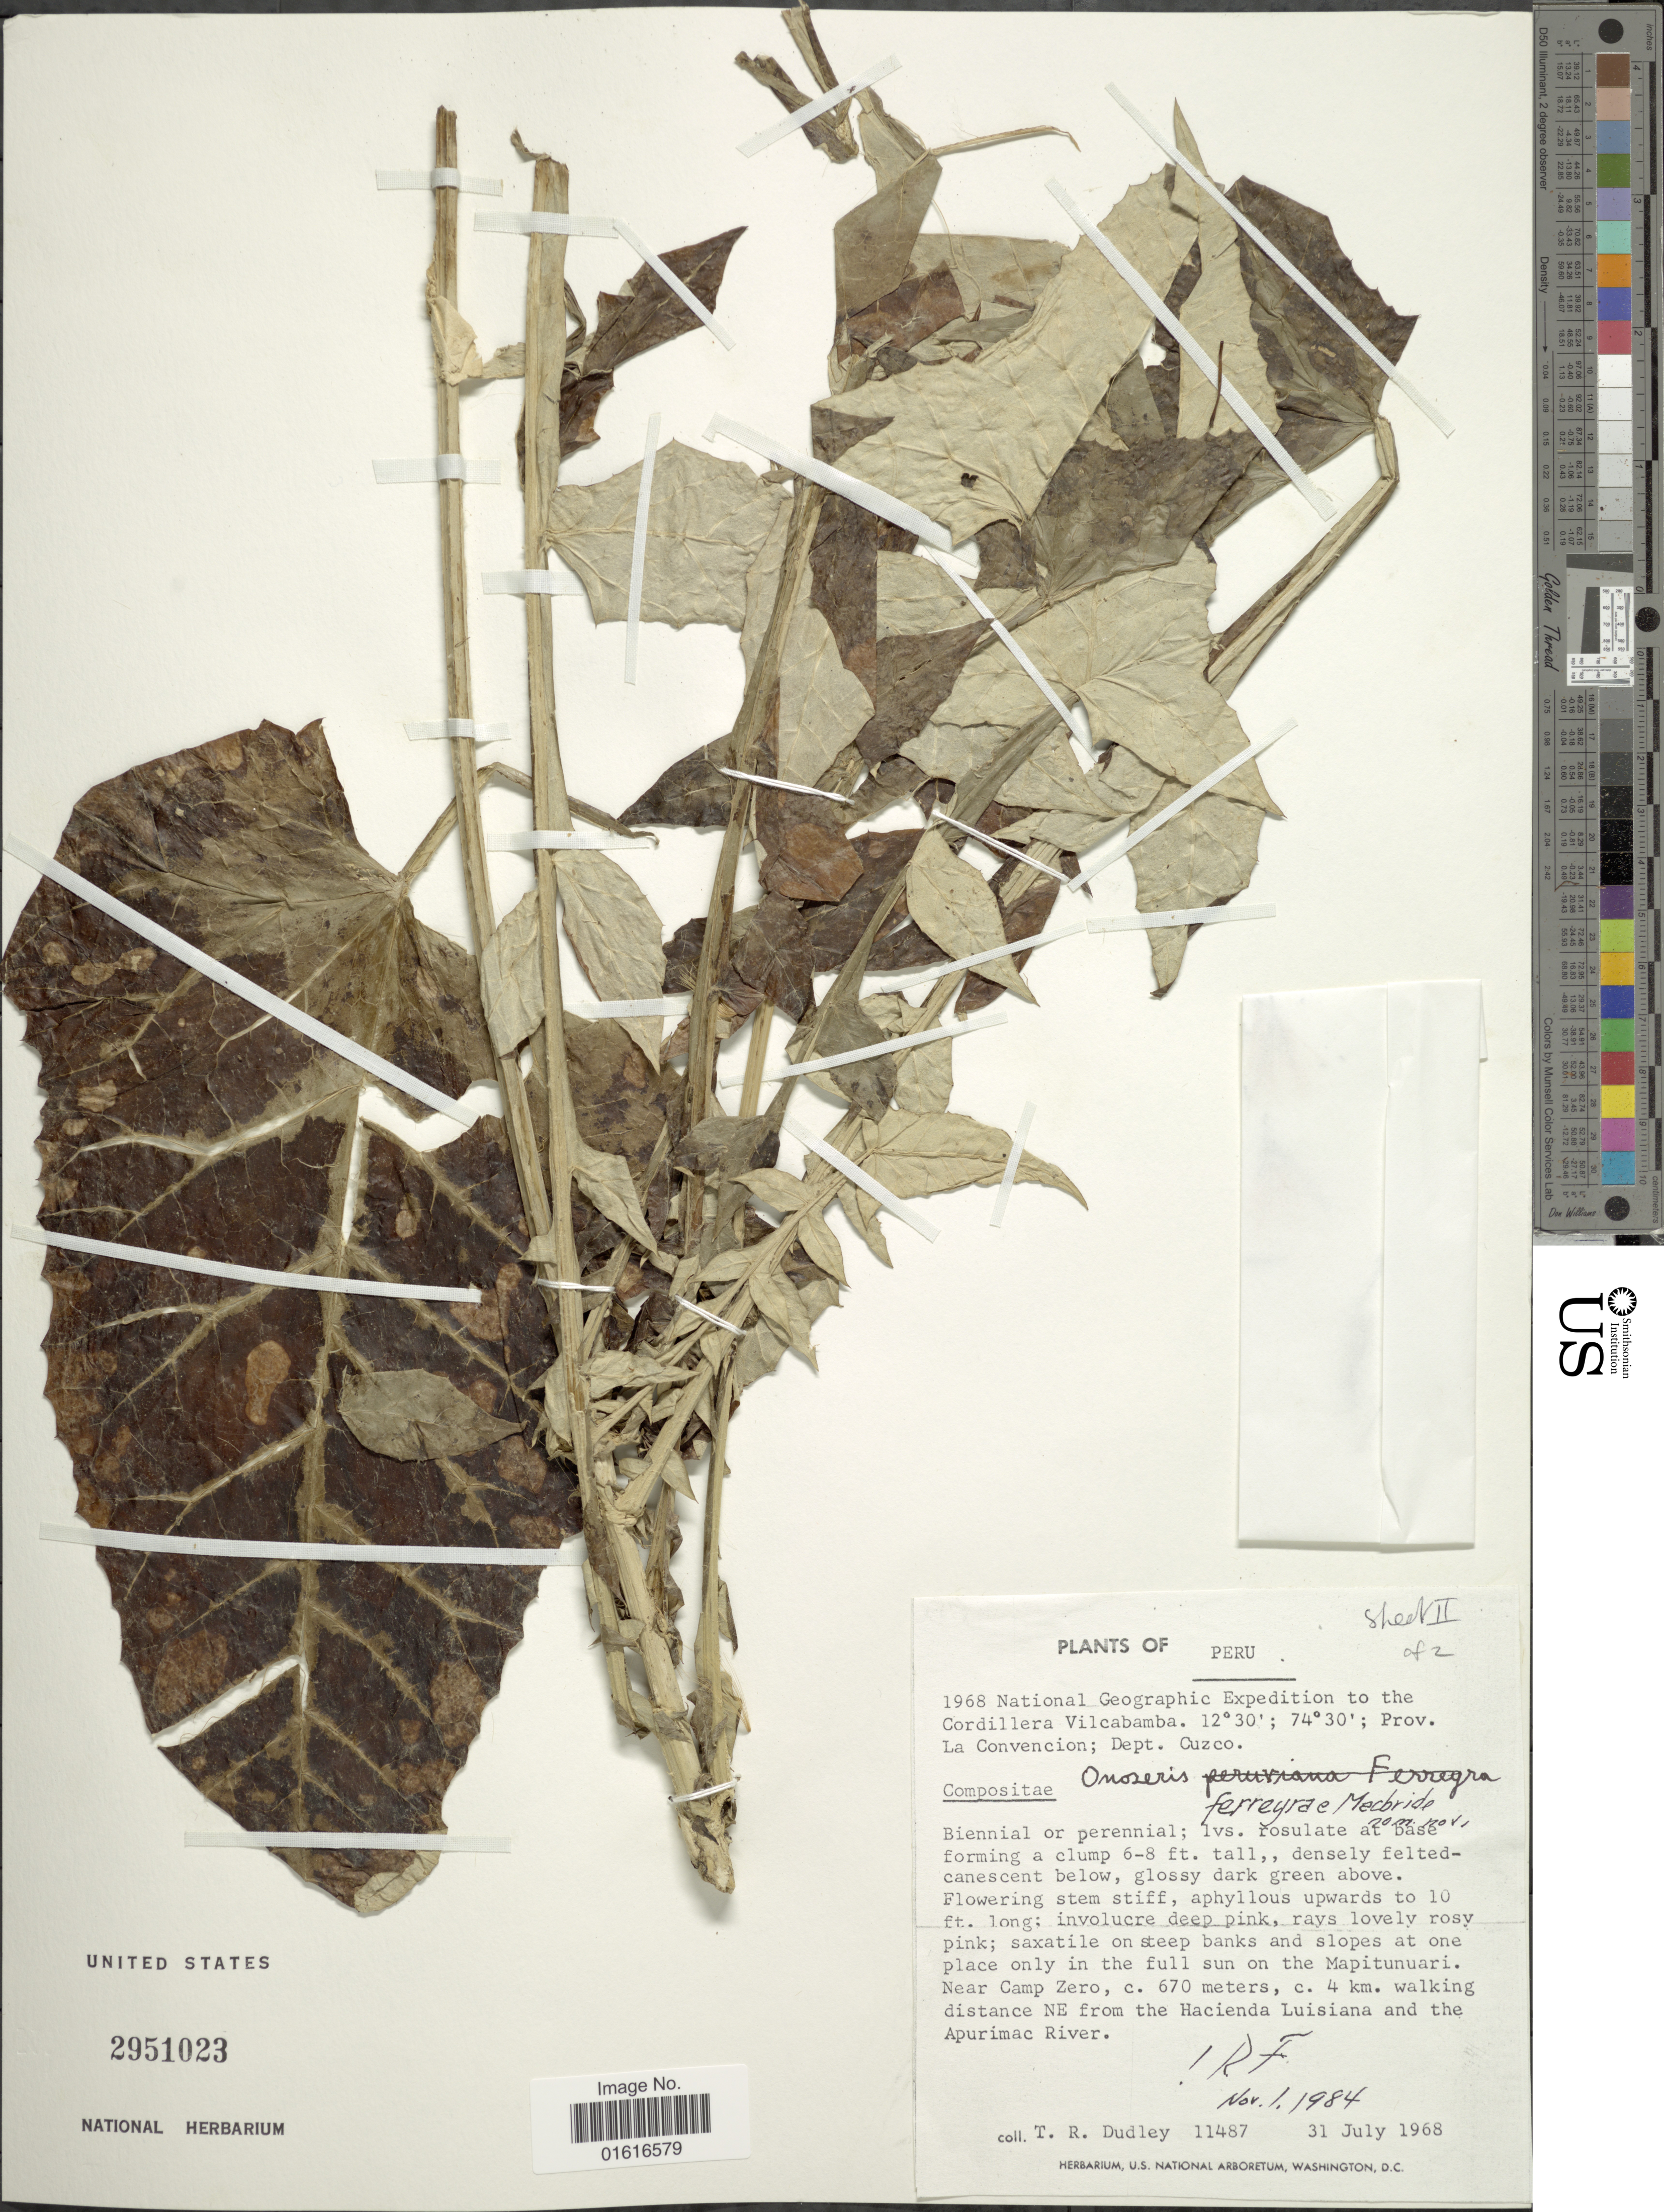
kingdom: Plantae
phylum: Tracheophyta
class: Magnoliopsida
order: Asterales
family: Asteraceae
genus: Onoseris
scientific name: Onoseris peruviana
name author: Ferreyra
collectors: T. R. Dudley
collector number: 11487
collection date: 1968-07-31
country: Peru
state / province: Cusco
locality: The Cordillera Vilcabamba, La Convencion, Near Camp Zero, c. 670 meters, c. 4 km walking distance NE from the Hacienda Luisiana and the Apurimac River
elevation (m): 670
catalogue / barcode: US 2951023